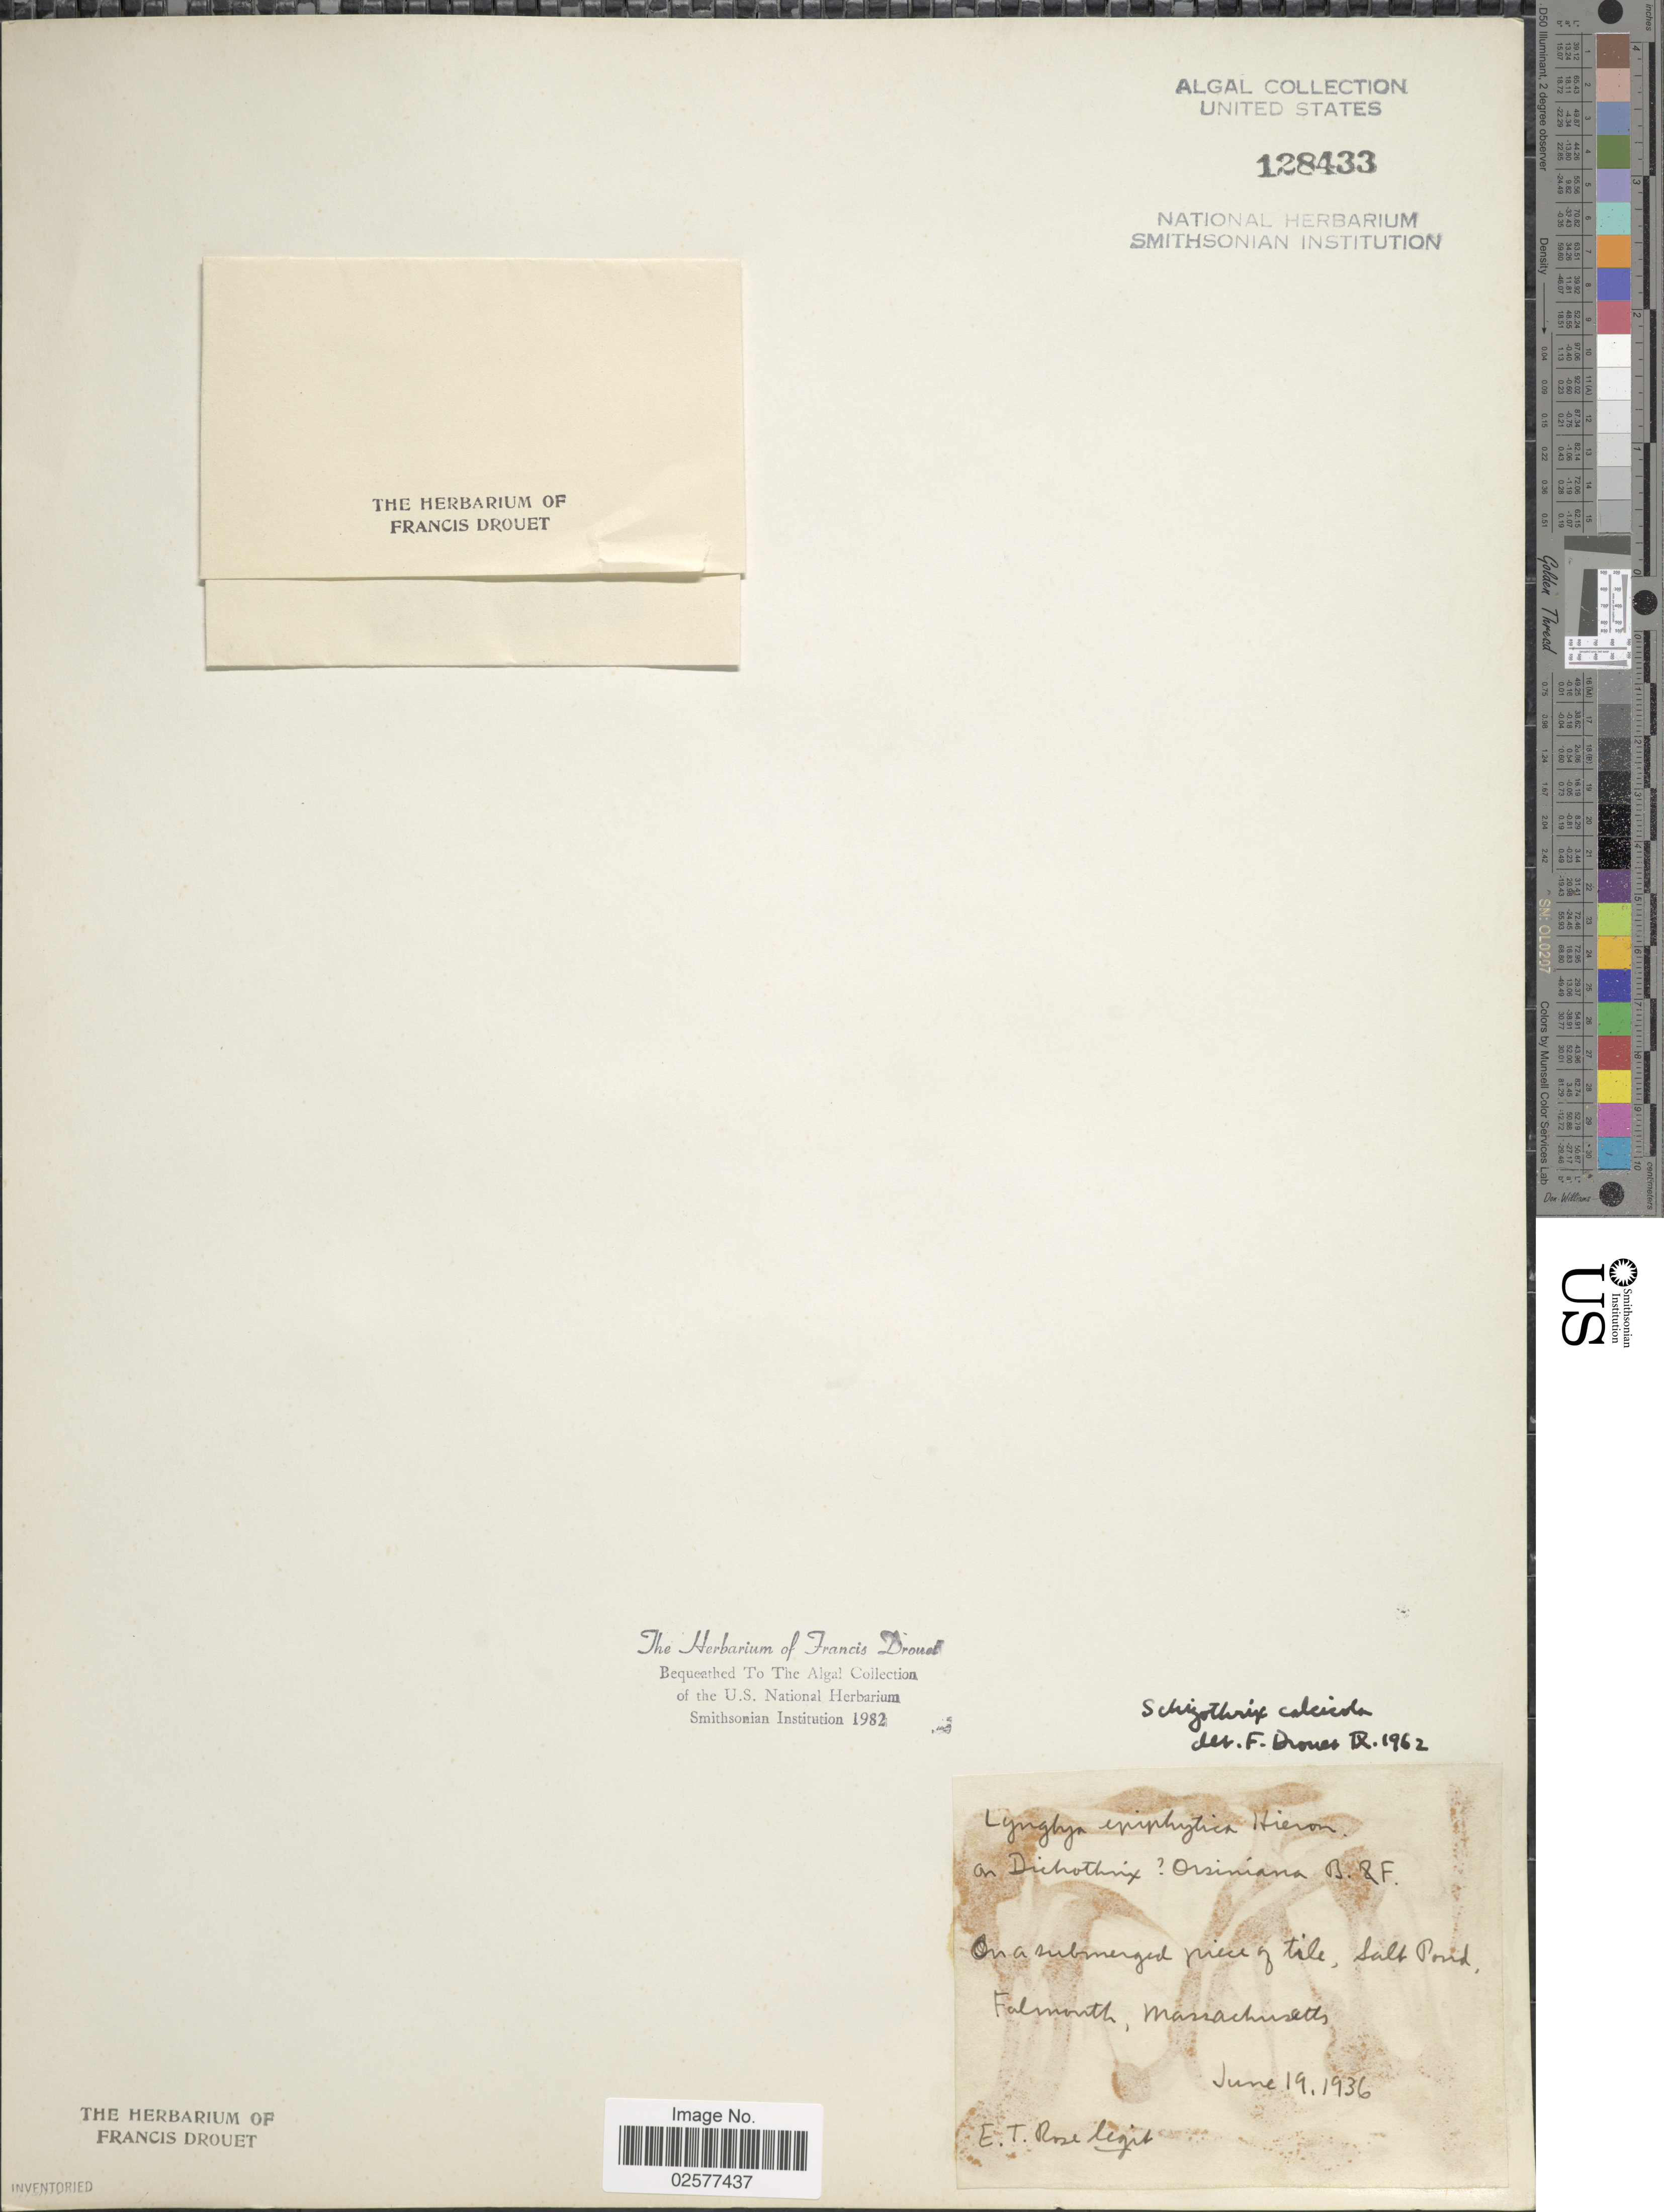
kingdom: Bacteria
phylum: Cyanobacteria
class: Cyanobacteriia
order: Leptolyngbyales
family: Trichocoleusaceae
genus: Schizothrix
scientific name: Schizothrix calcicola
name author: Gomont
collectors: E. T. Rose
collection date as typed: June 19, 1936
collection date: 1936-06-19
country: United States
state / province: Massachusetts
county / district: Barnstable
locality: Salt Pond, Falmouth, Massachusetts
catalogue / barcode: US 128433